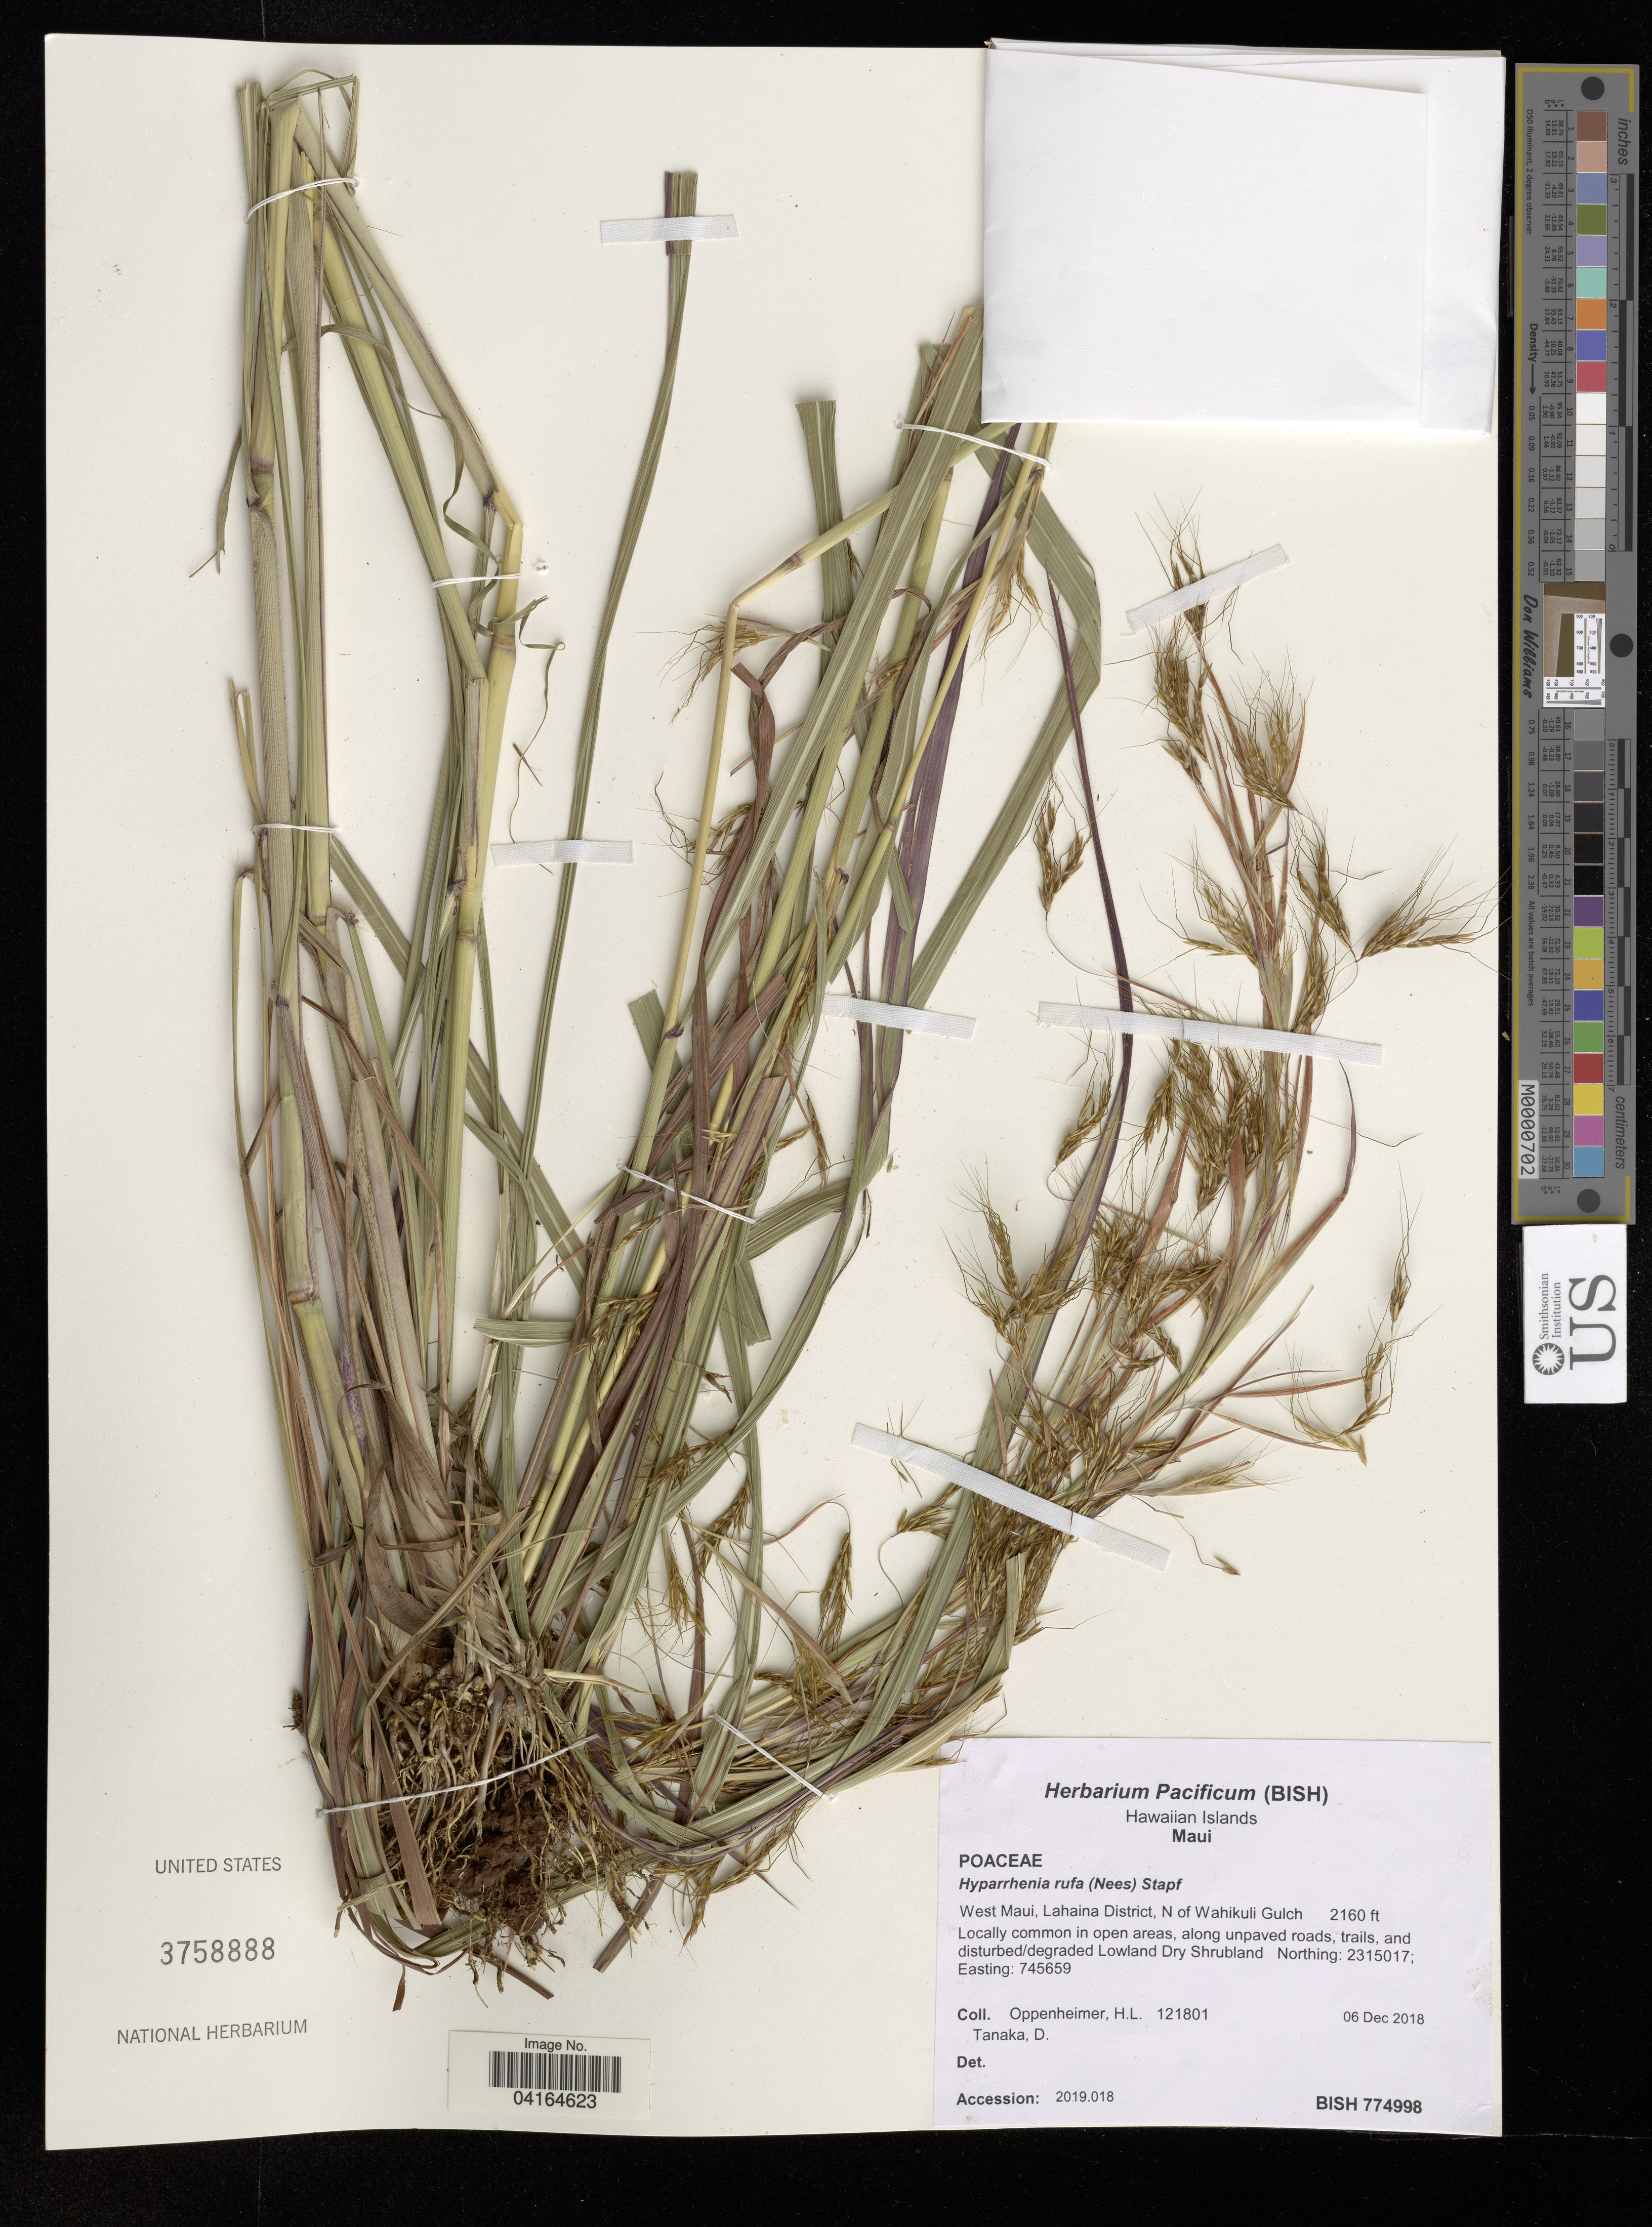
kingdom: Plantae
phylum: Tracheophyta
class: Liliopsida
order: Poales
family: Poaceae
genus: Hyparrhenia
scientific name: Hyparrhenia rufa var. rufa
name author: (Nees) Stapf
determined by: Faccenda, K.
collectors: H. L. Oppenheimer & D. Tanaka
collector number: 121801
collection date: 2018-12-06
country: United States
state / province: Hawaii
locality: Hawaiian Islands. Maui. West Maui, Lahaina District, N of Wahikuli Gulch.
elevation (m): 658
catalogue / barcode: US 3758888